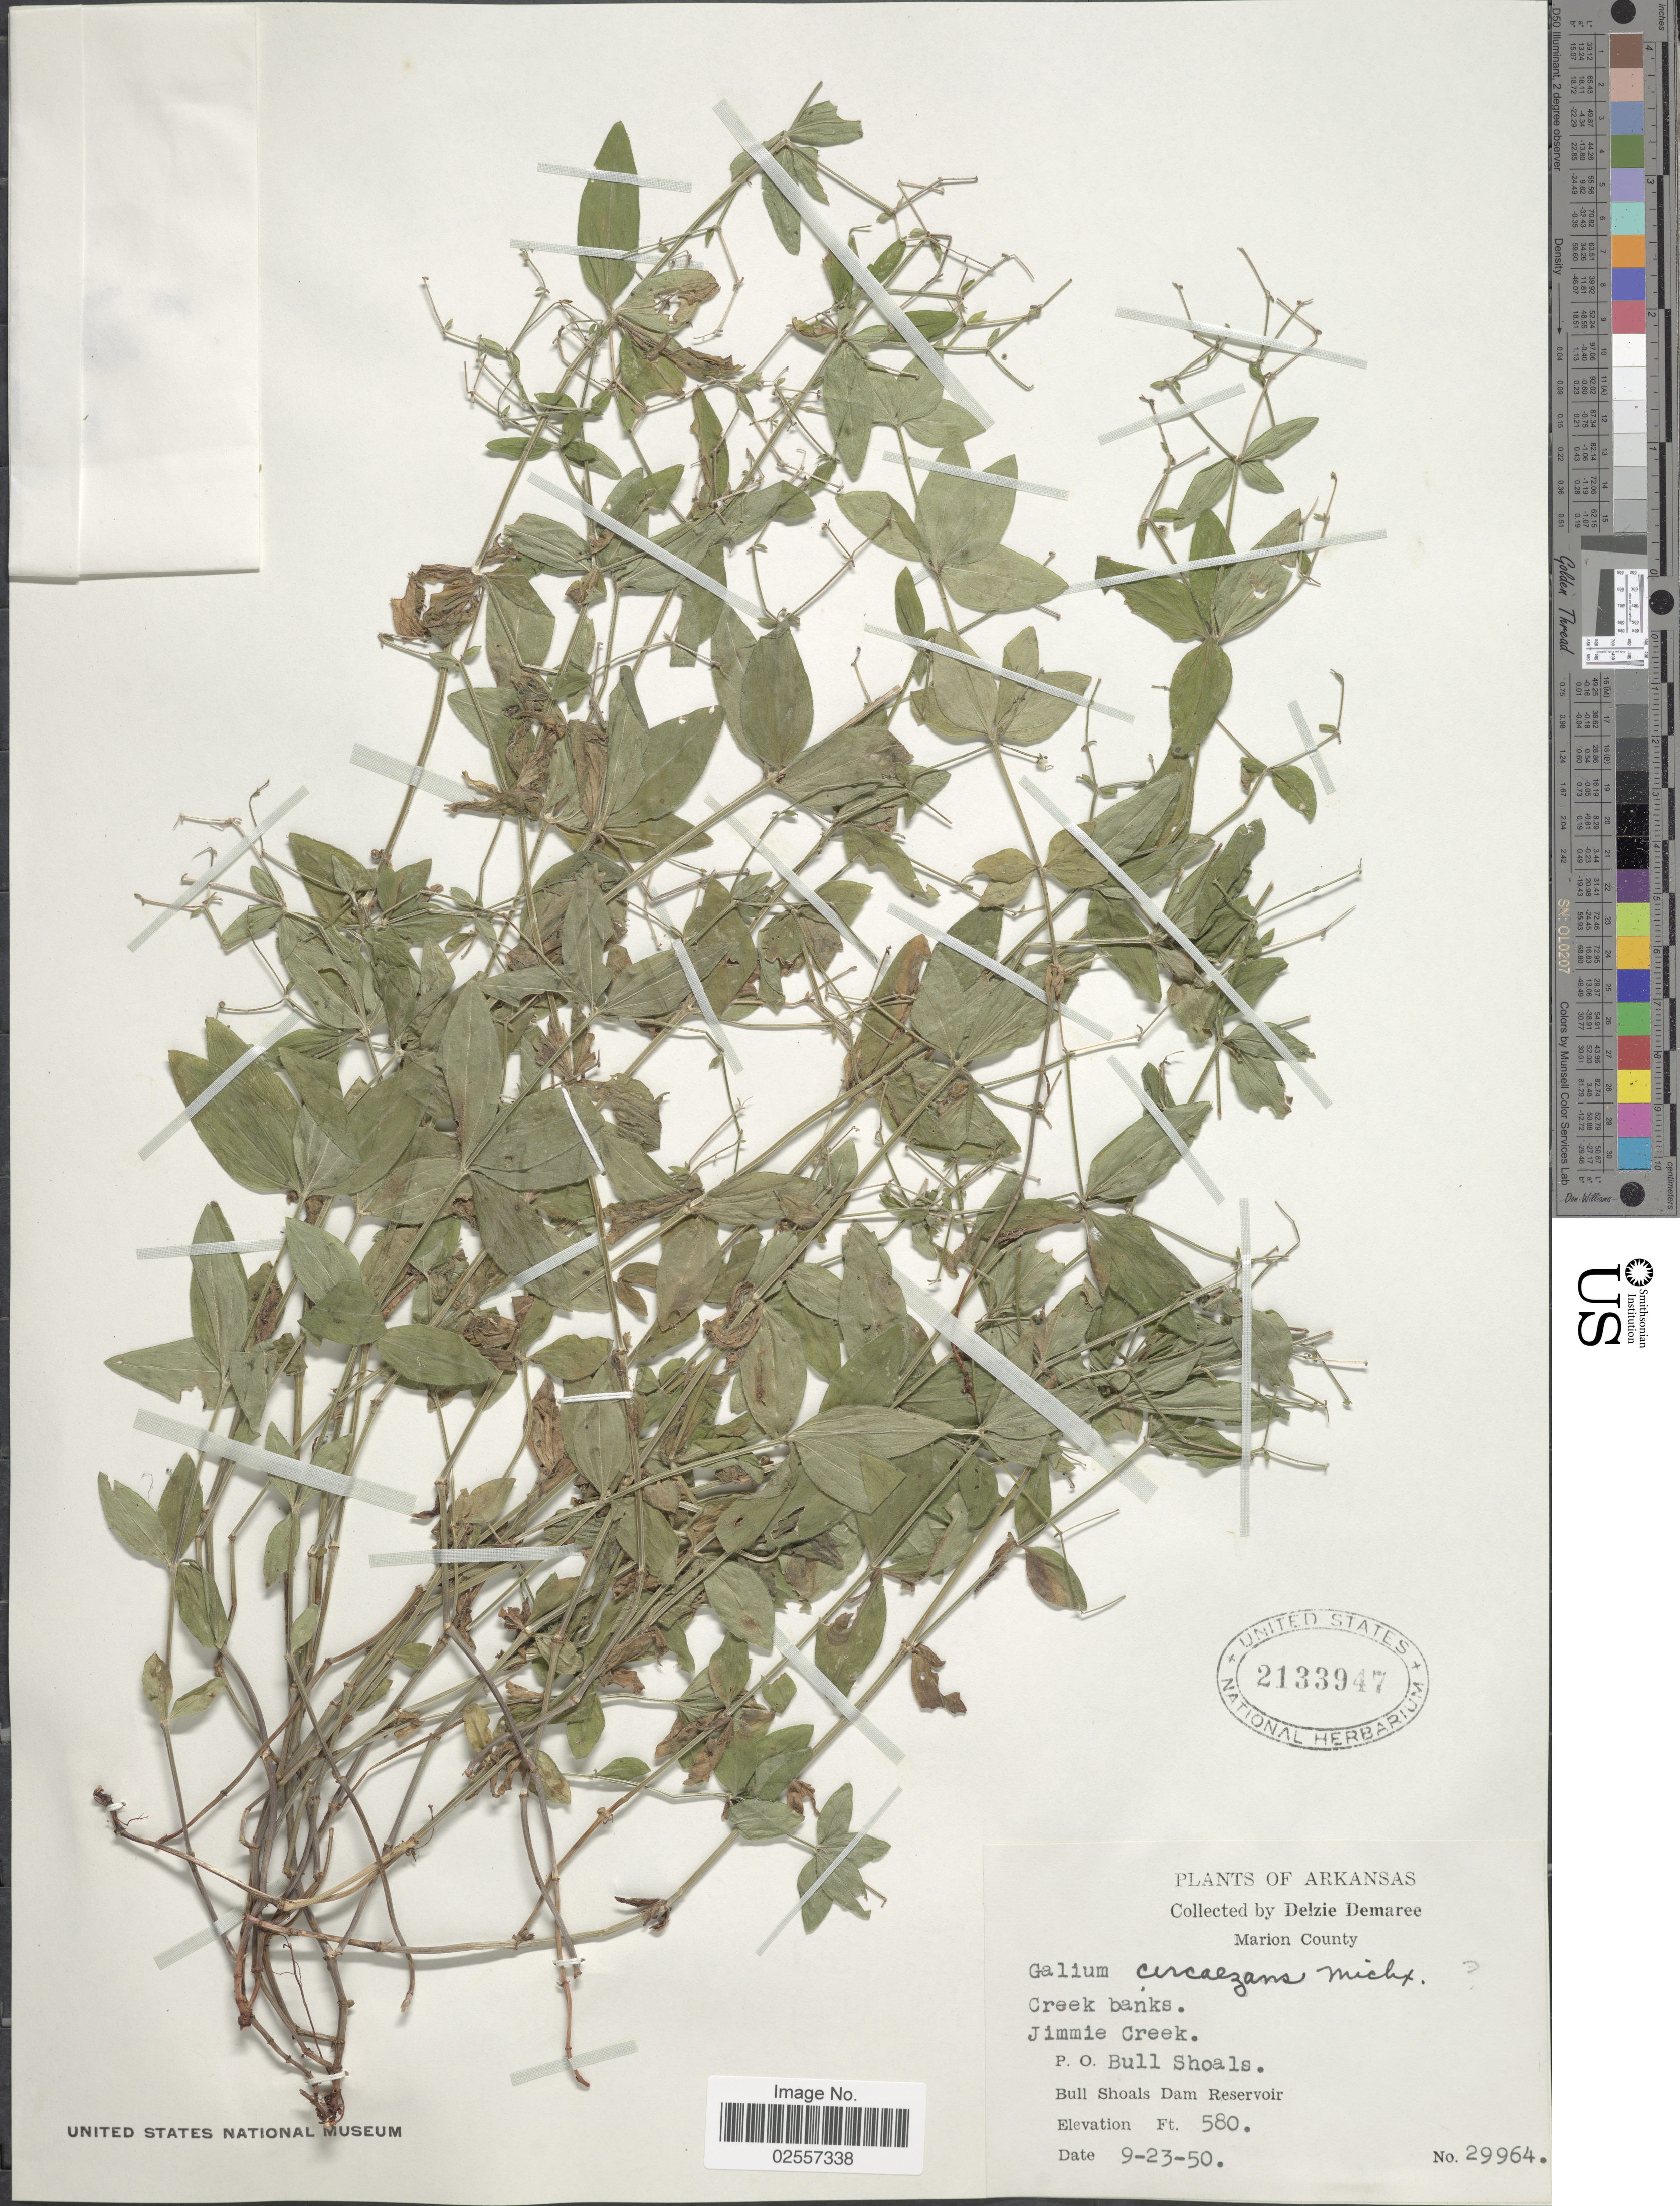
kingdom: Plantae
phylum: Tracheophyta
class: Magnoliopsida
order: Gentianales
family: Rubiaceae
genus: Galium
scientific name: Galium circaezans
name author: Michx.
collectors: D. Demaree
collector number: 29964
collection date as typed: Transcribed d/m/y: 23/9/50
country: United States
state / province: Arkansas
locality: Marion County. Jimmie Creek. P. O. Bull Shoals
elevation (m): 177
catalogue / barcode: US 2133947